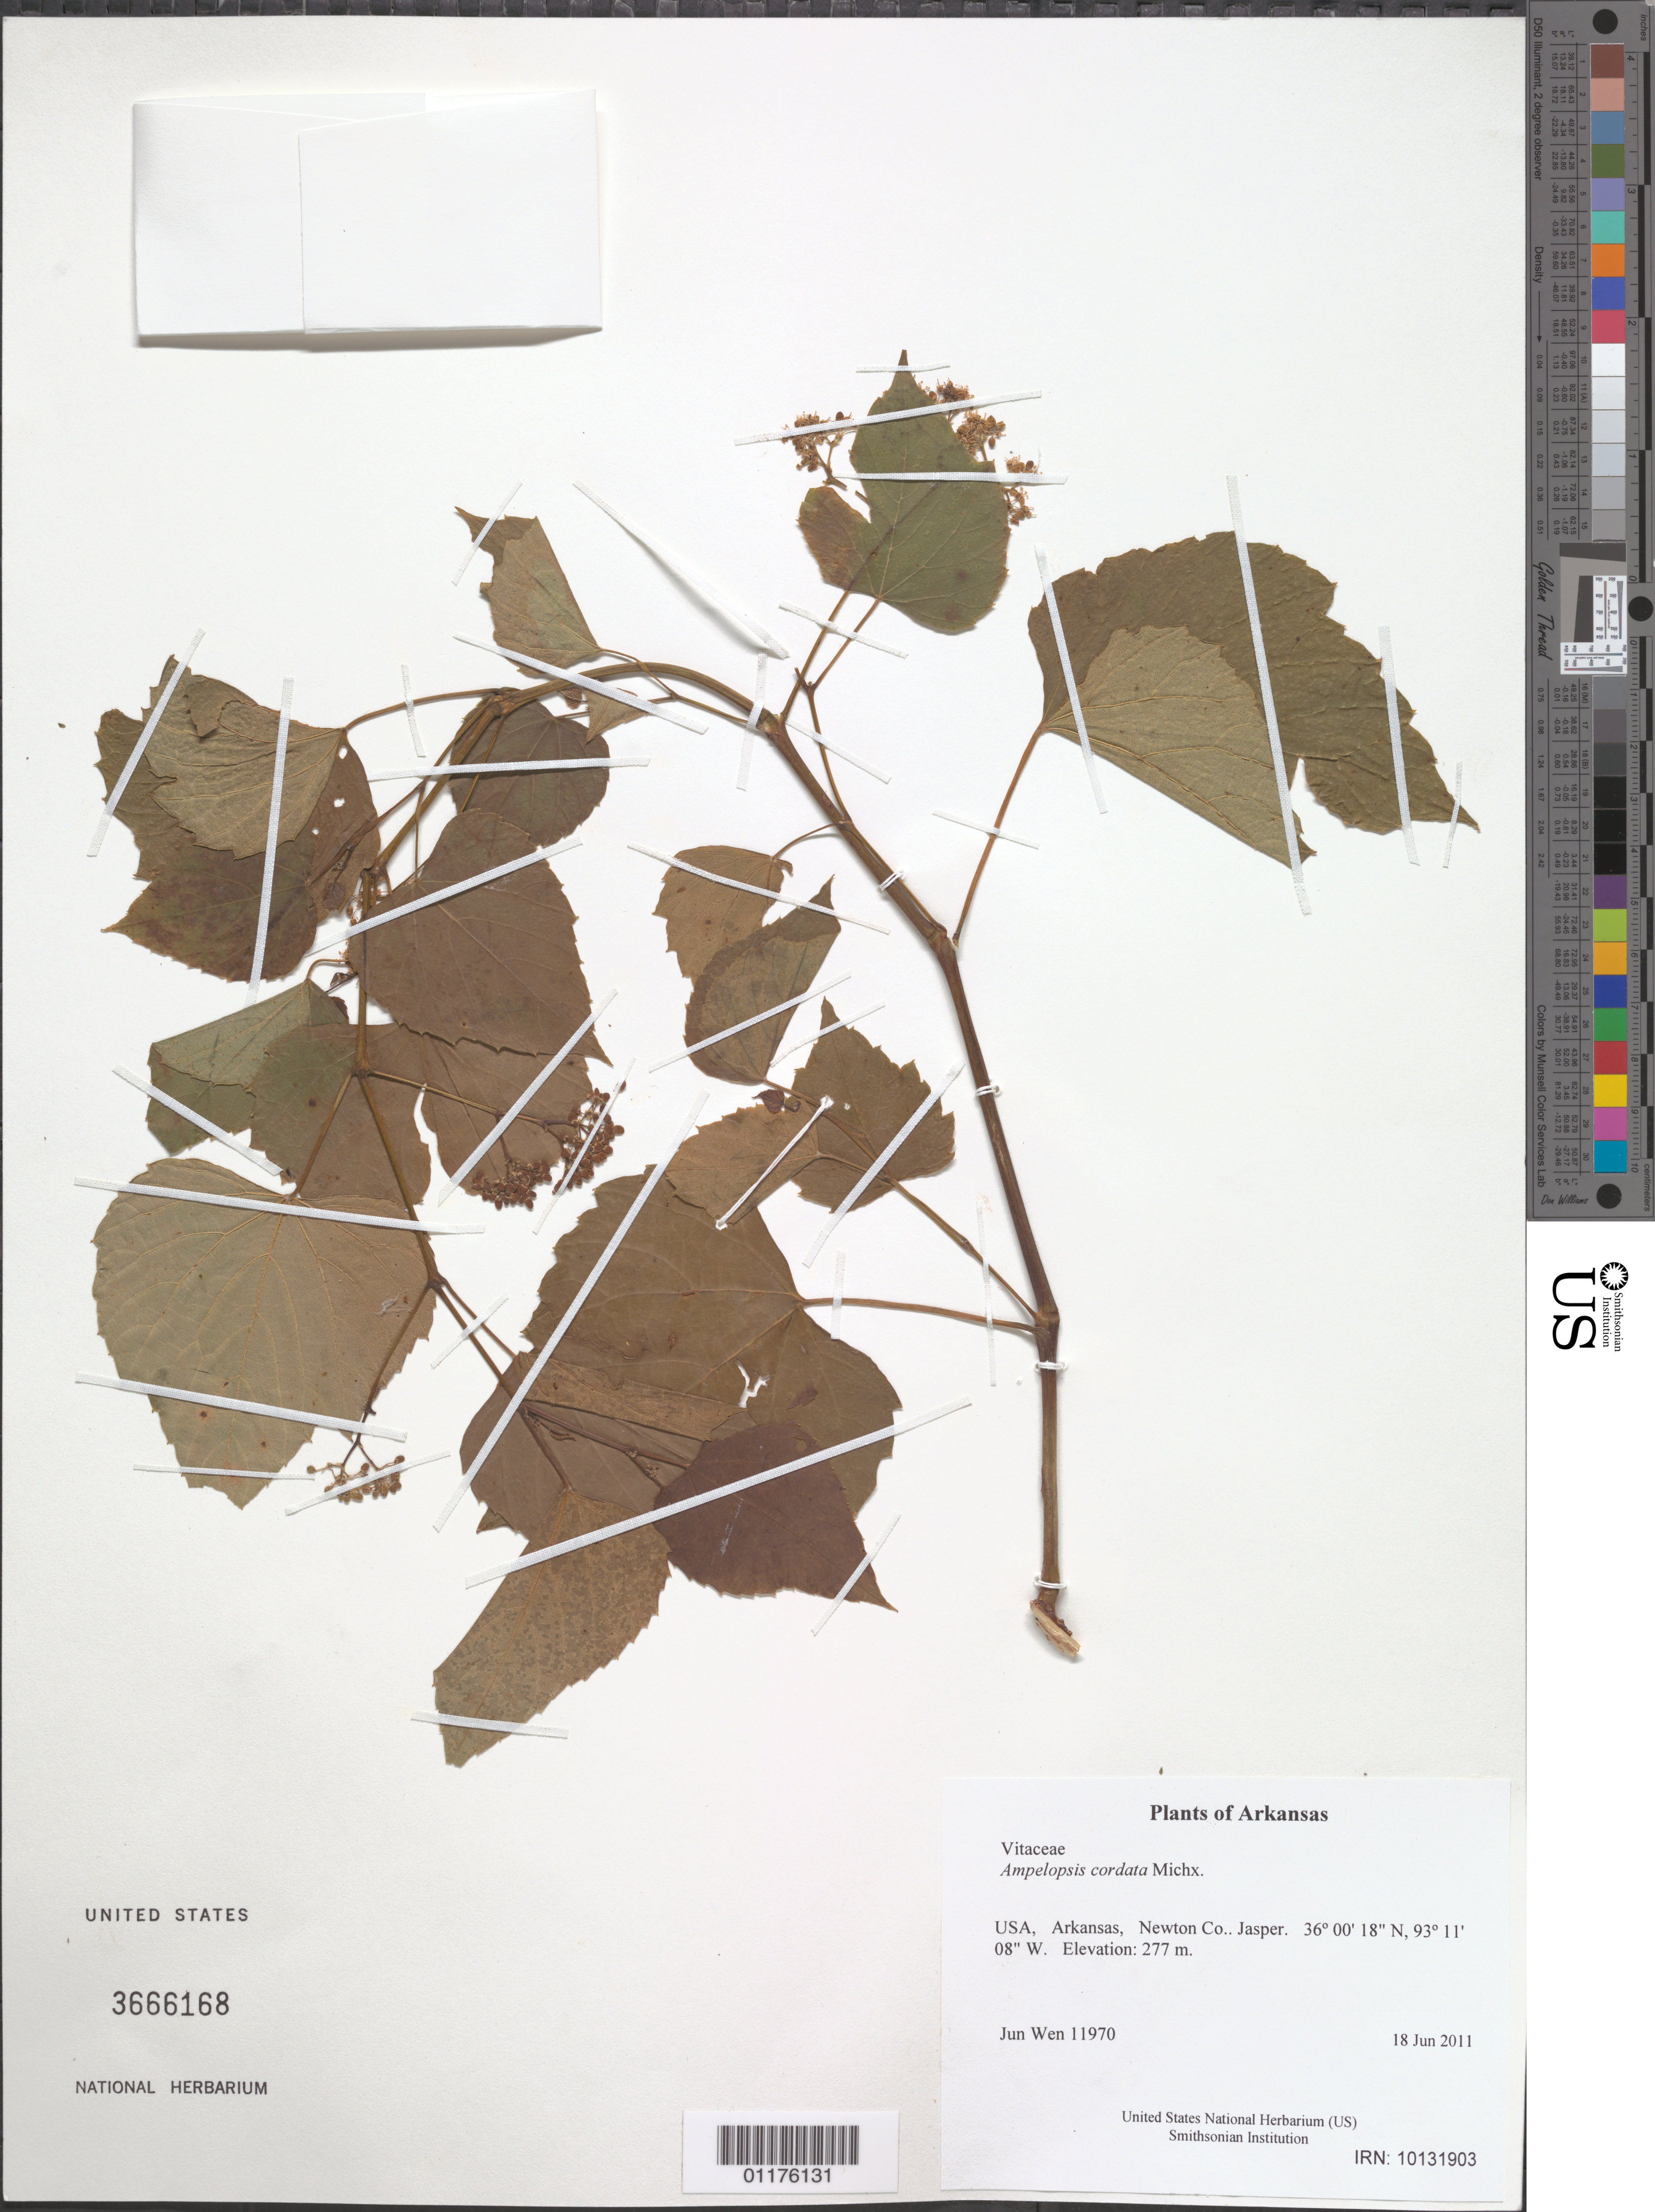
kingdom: Plantae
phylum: Tracheophyta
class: Magnoliopsida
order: Vitales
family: Vitaceae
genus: Ampelopsis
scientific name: Ampelopsis cordata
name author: Michx.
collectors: J. Wen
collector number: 11970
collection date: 2011-06-18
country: United States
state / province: Arkansas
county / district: Newton Co.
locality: Jasper.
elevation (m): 277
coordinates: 36 00.309 N, 93 11.142 W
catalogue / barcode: US 3666168